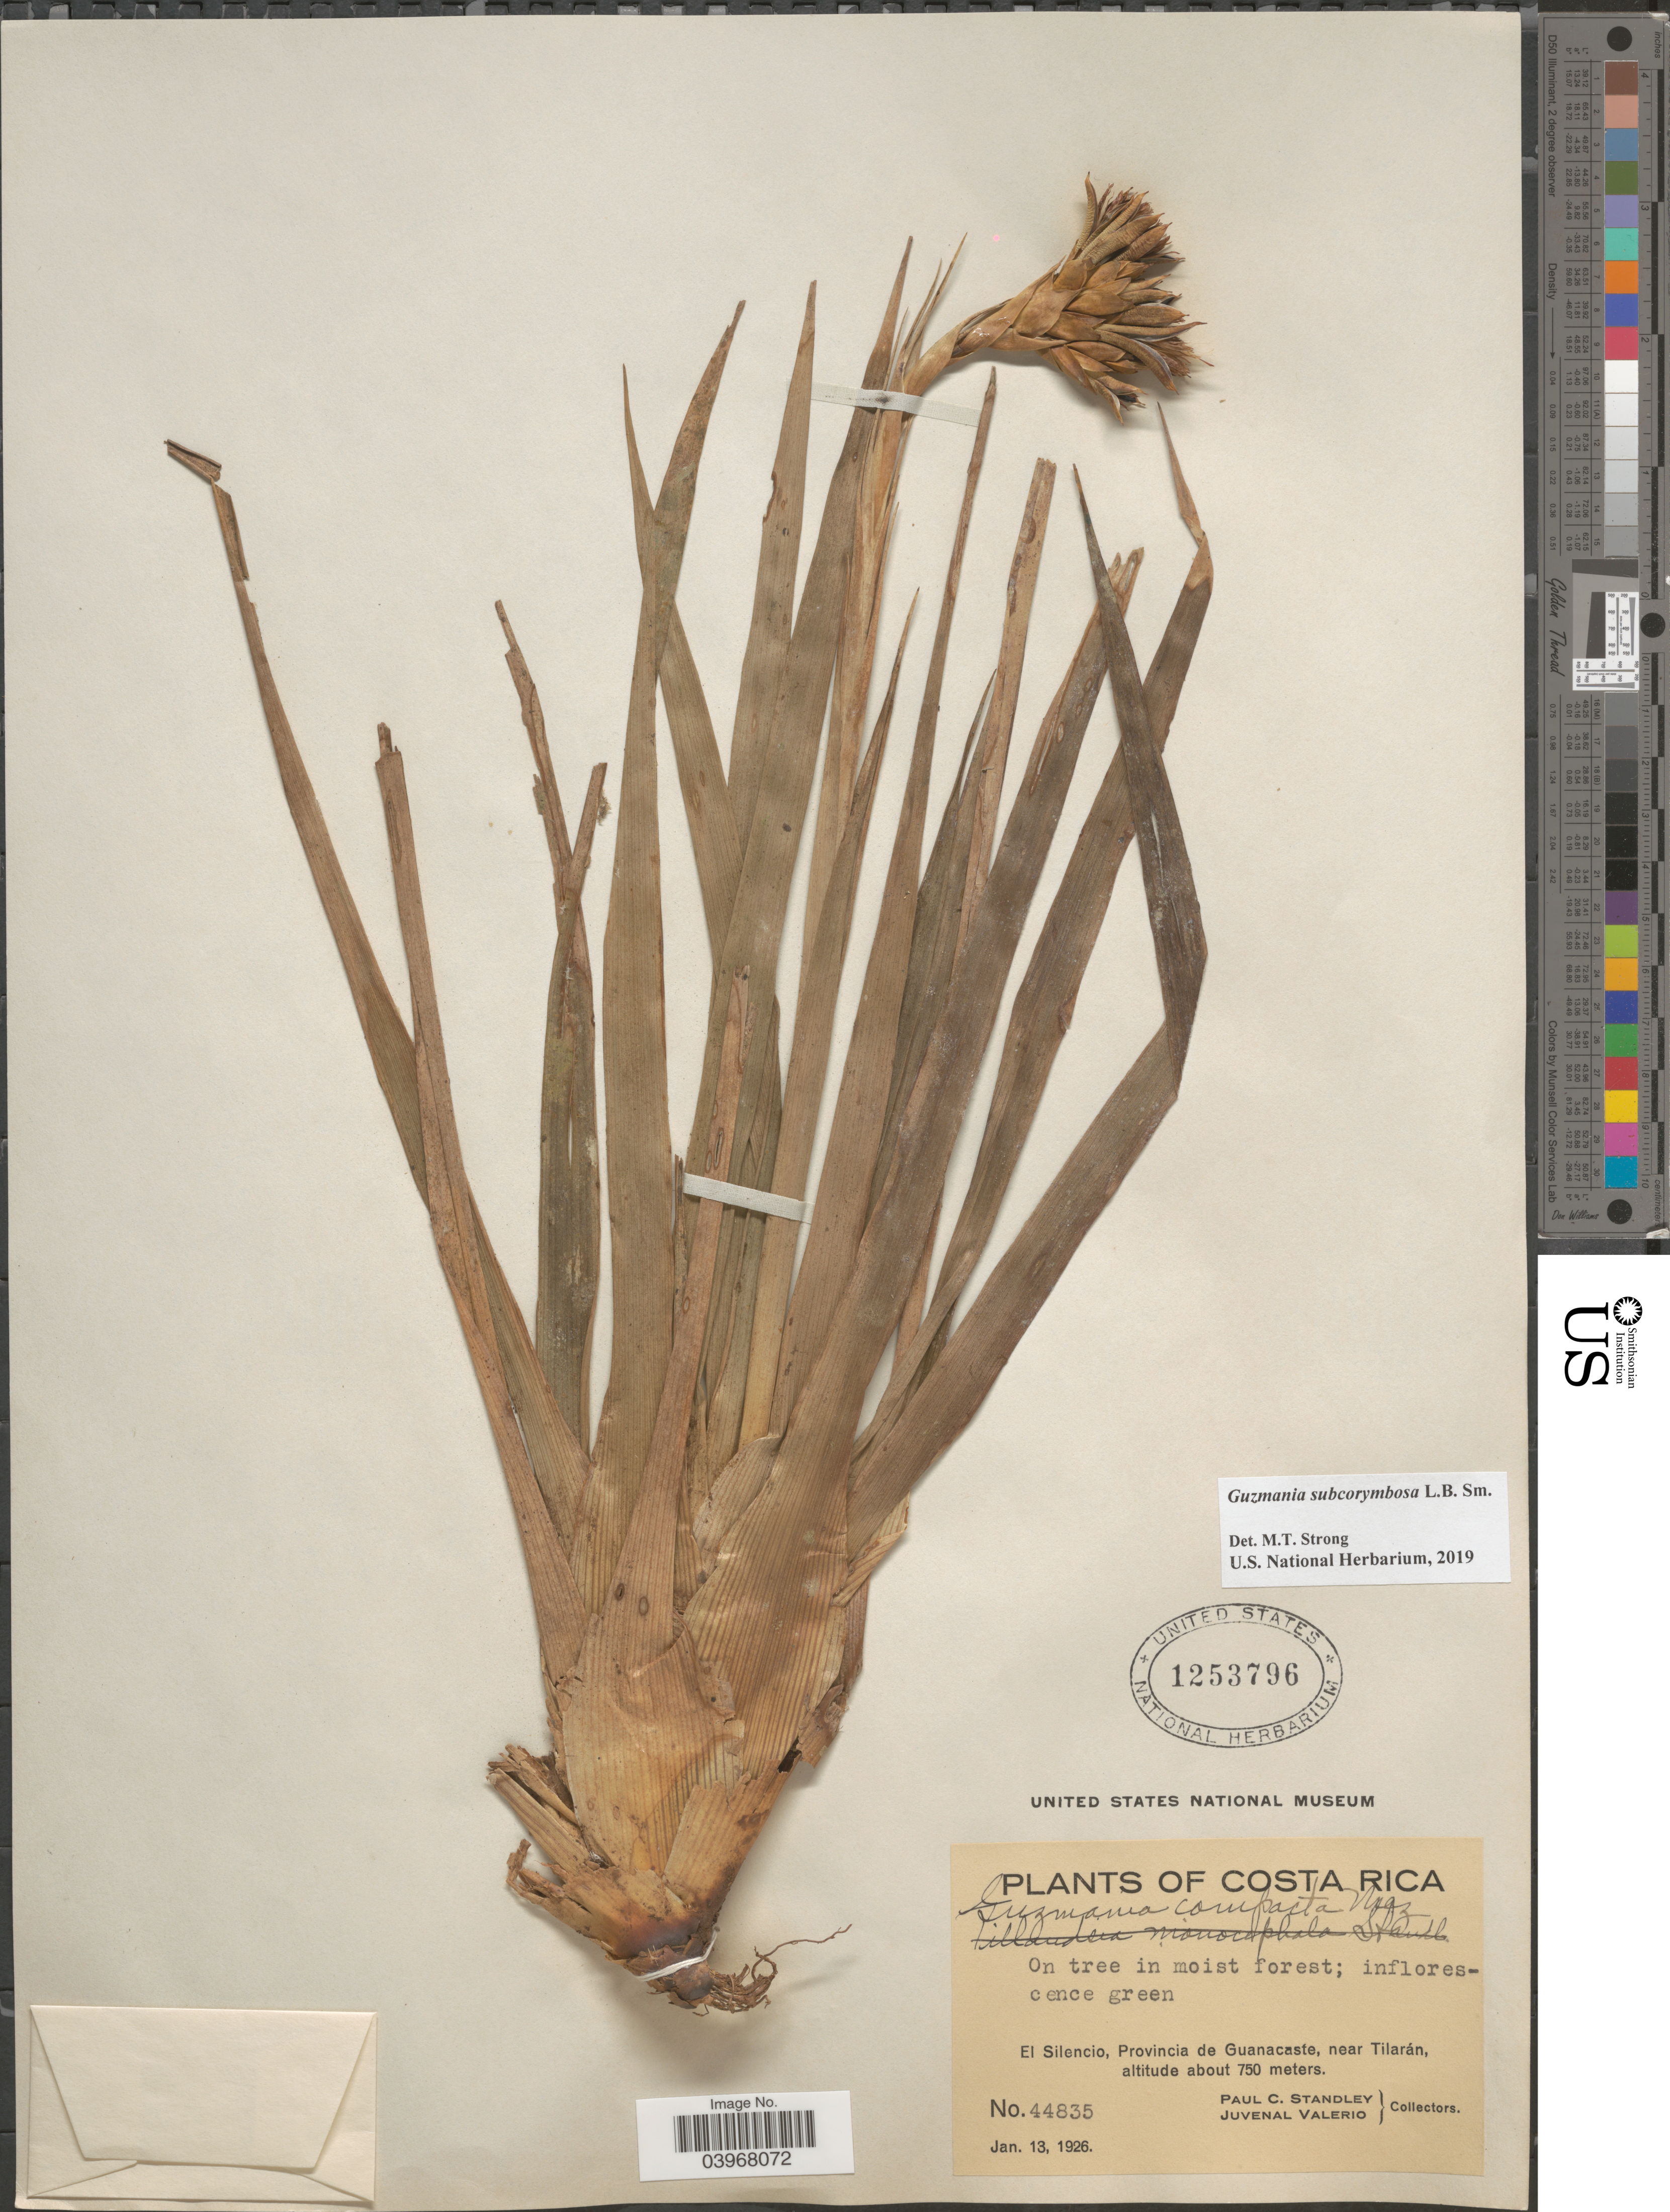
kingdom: Plantae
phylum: Tracheophyta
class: Liliopsida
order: Poales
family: Bromeliaceae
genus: Guzmania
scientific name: Guzmania subcorymbosa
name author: L.B. Sm.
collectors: P. C. Standley & J. Valerio R.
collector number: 44835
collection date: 1926-01-13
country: Costa Rica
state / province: Guanacaste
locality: El Silencio, near Tilarán.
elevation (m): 750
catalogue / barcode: US 1253796